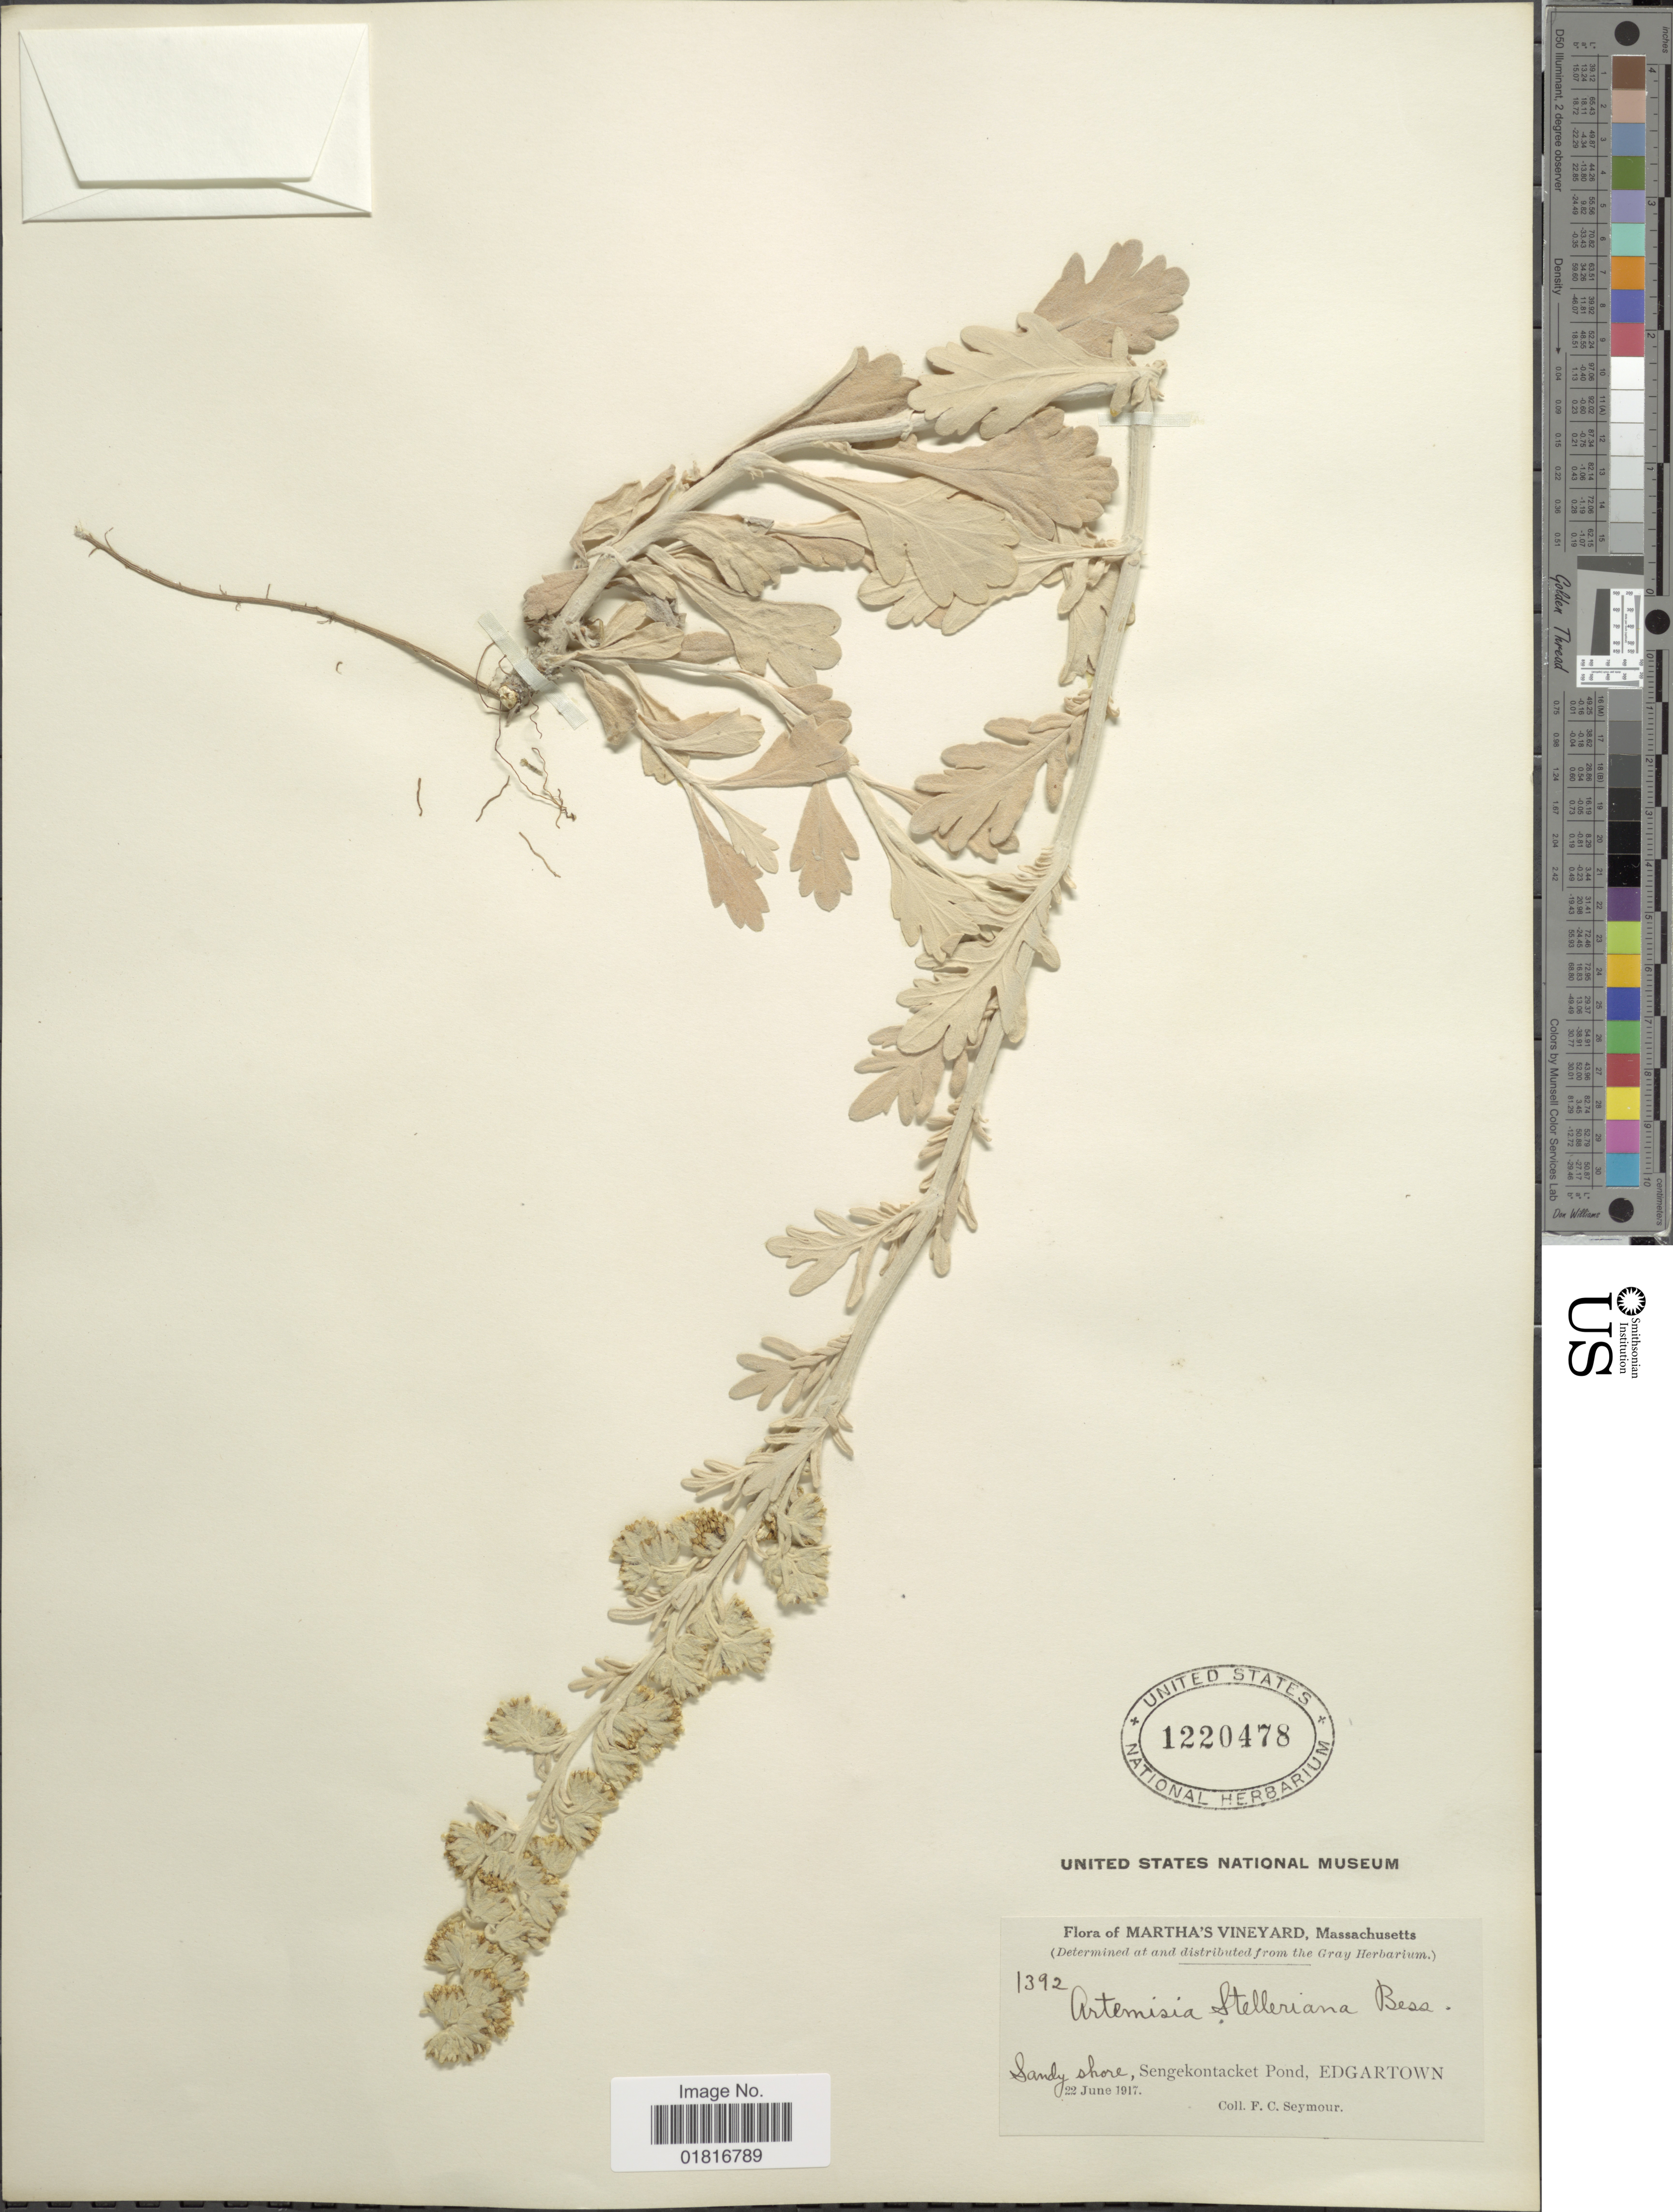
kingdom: Plantae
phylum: Tracheophyta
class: Magnoliopsida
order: Asterales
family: Asteraceae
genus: Artemisia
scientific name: Artemisia stelleriana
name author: Besser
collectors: F. C. Seymour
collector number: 1392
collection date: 1917-06-22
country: United States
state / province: Massachusetts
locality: Martha's Vineyard, Sandy shore,Sengekontacket Pond, Edgartown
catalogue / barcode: US 1220478